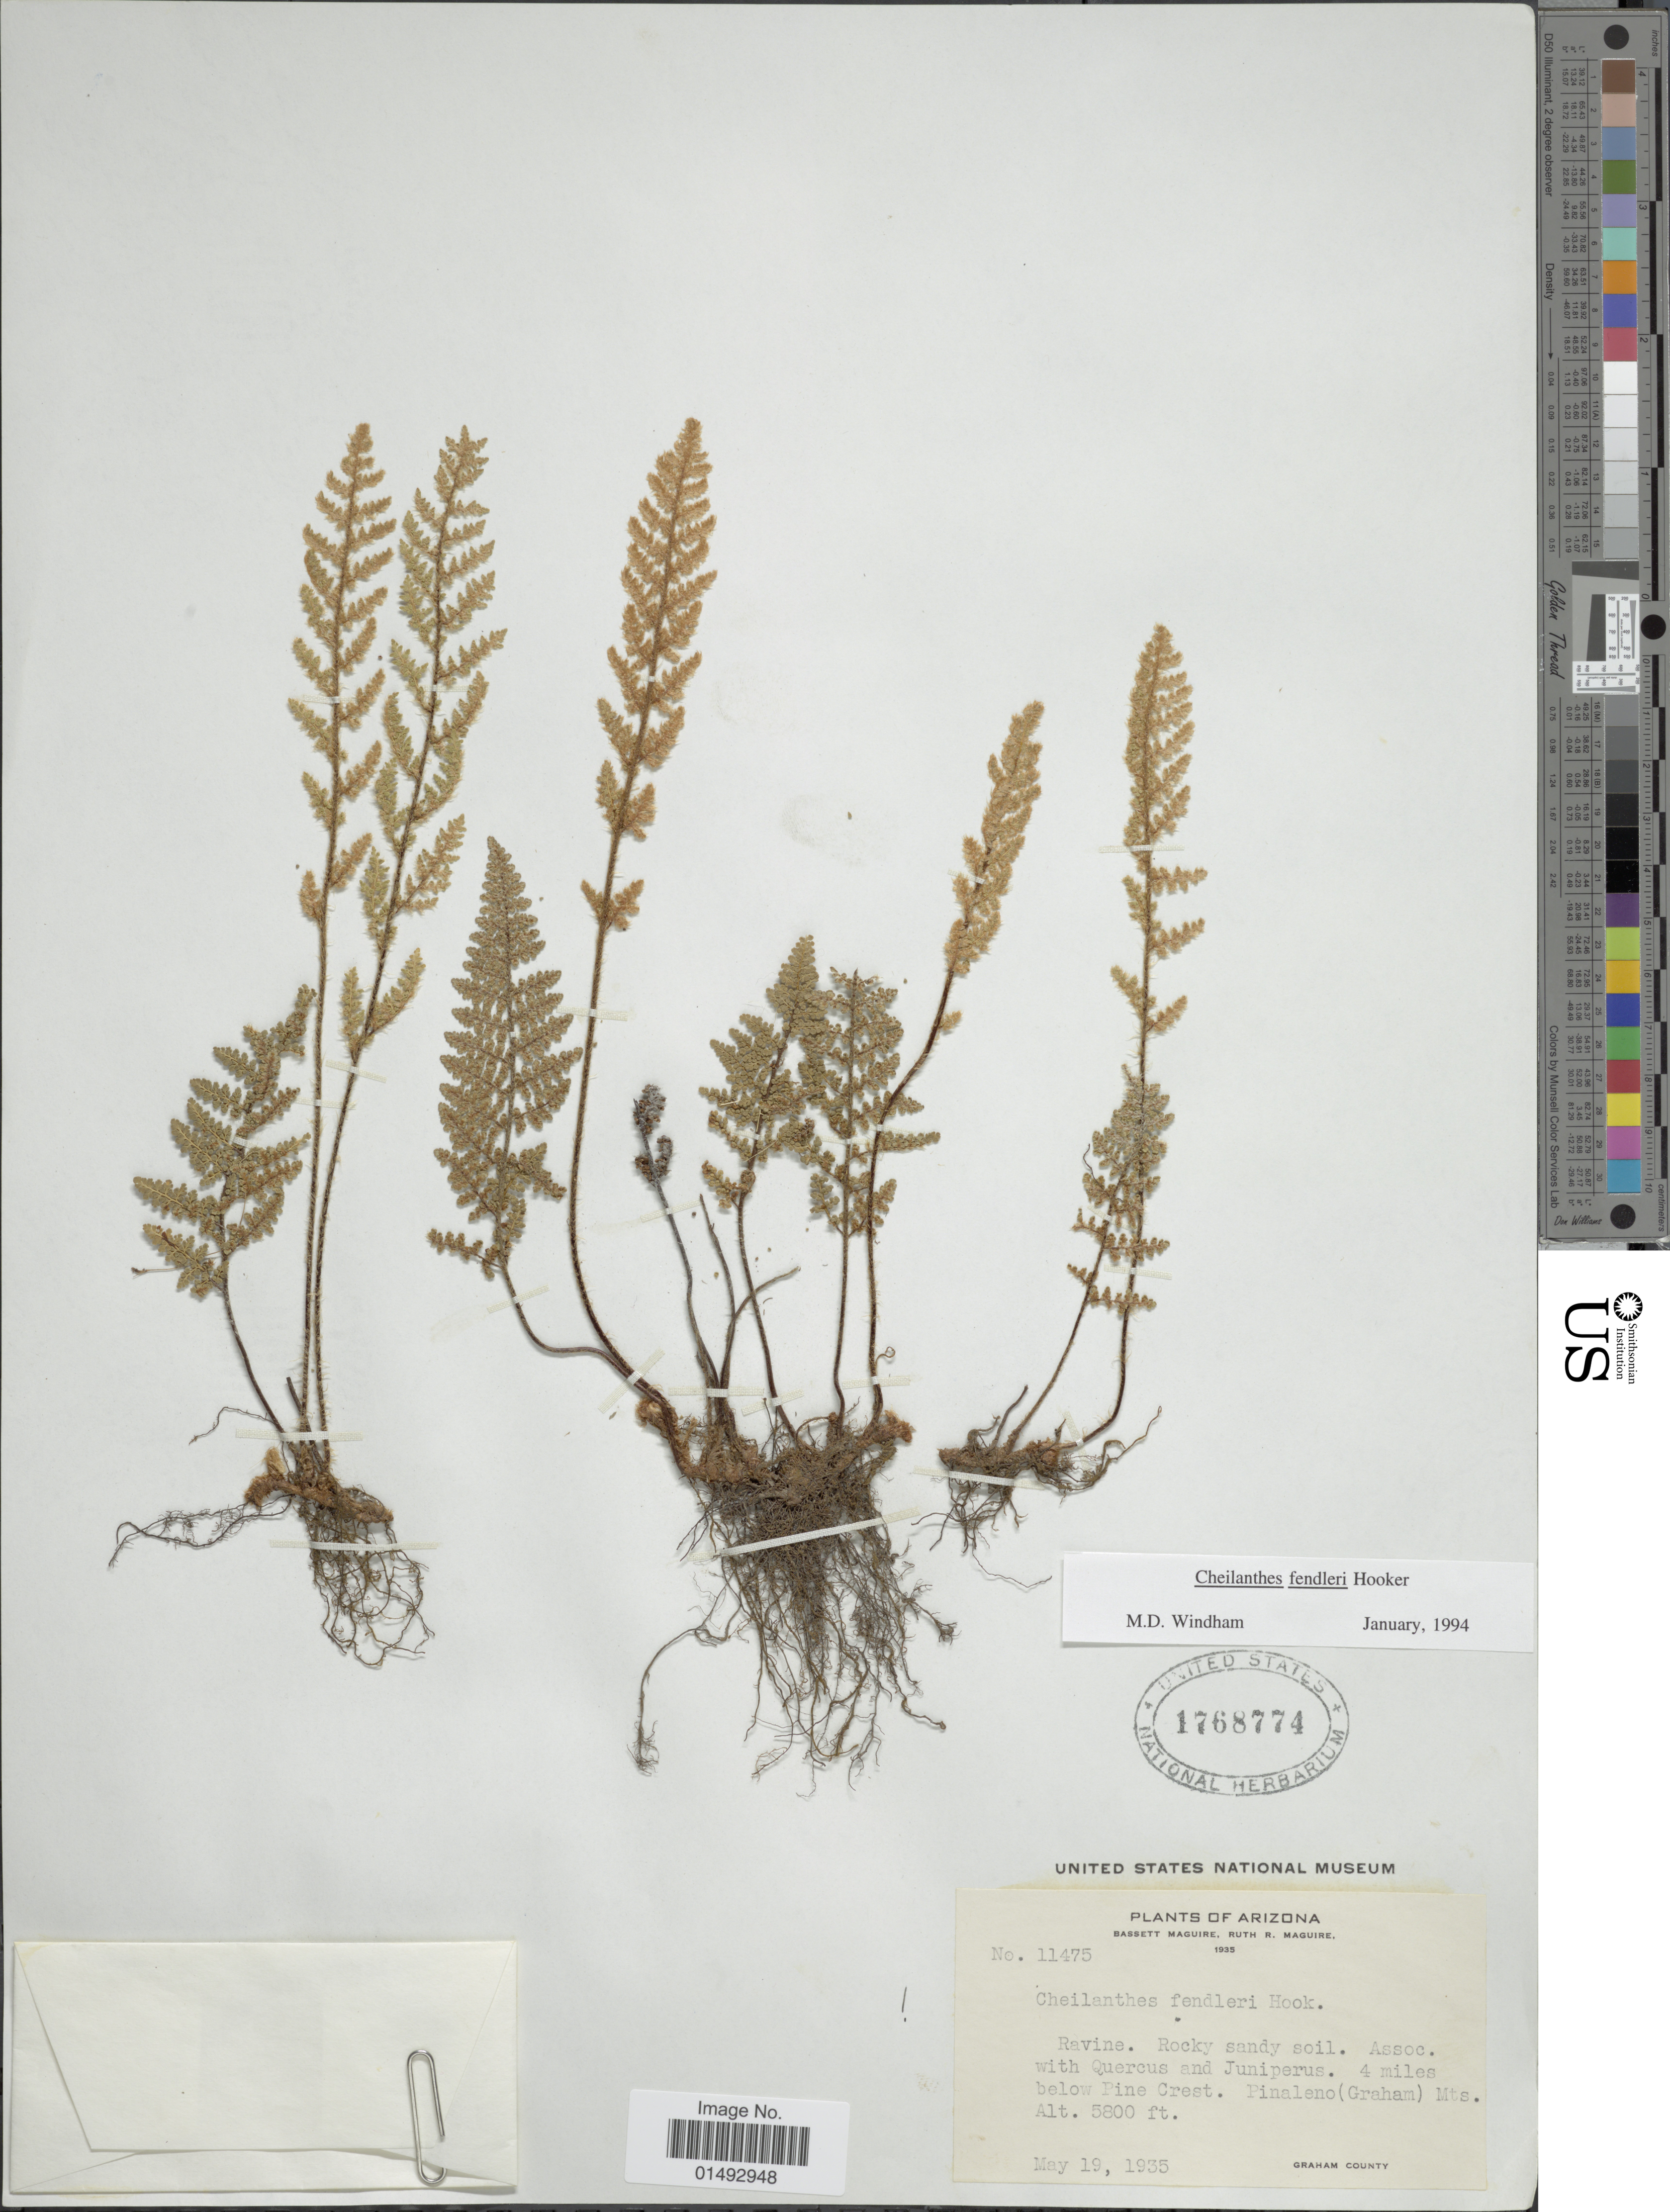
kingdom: Plantae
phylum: Tracheophyta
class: Polypodiopsida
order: Polypodiales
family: Pteridaceae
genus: Myriopteris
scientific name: Myriopteris fendleri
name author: (Hook.) E. Fourn.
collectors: B. Maguire & R. R. Maguire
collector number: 11475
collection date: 1935-05-19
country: United States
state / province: Arizona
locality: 4 miles below Pine Crest. Pinaleno (Graham) Mts, Graham County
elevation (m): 1768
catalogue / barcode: US 1768774